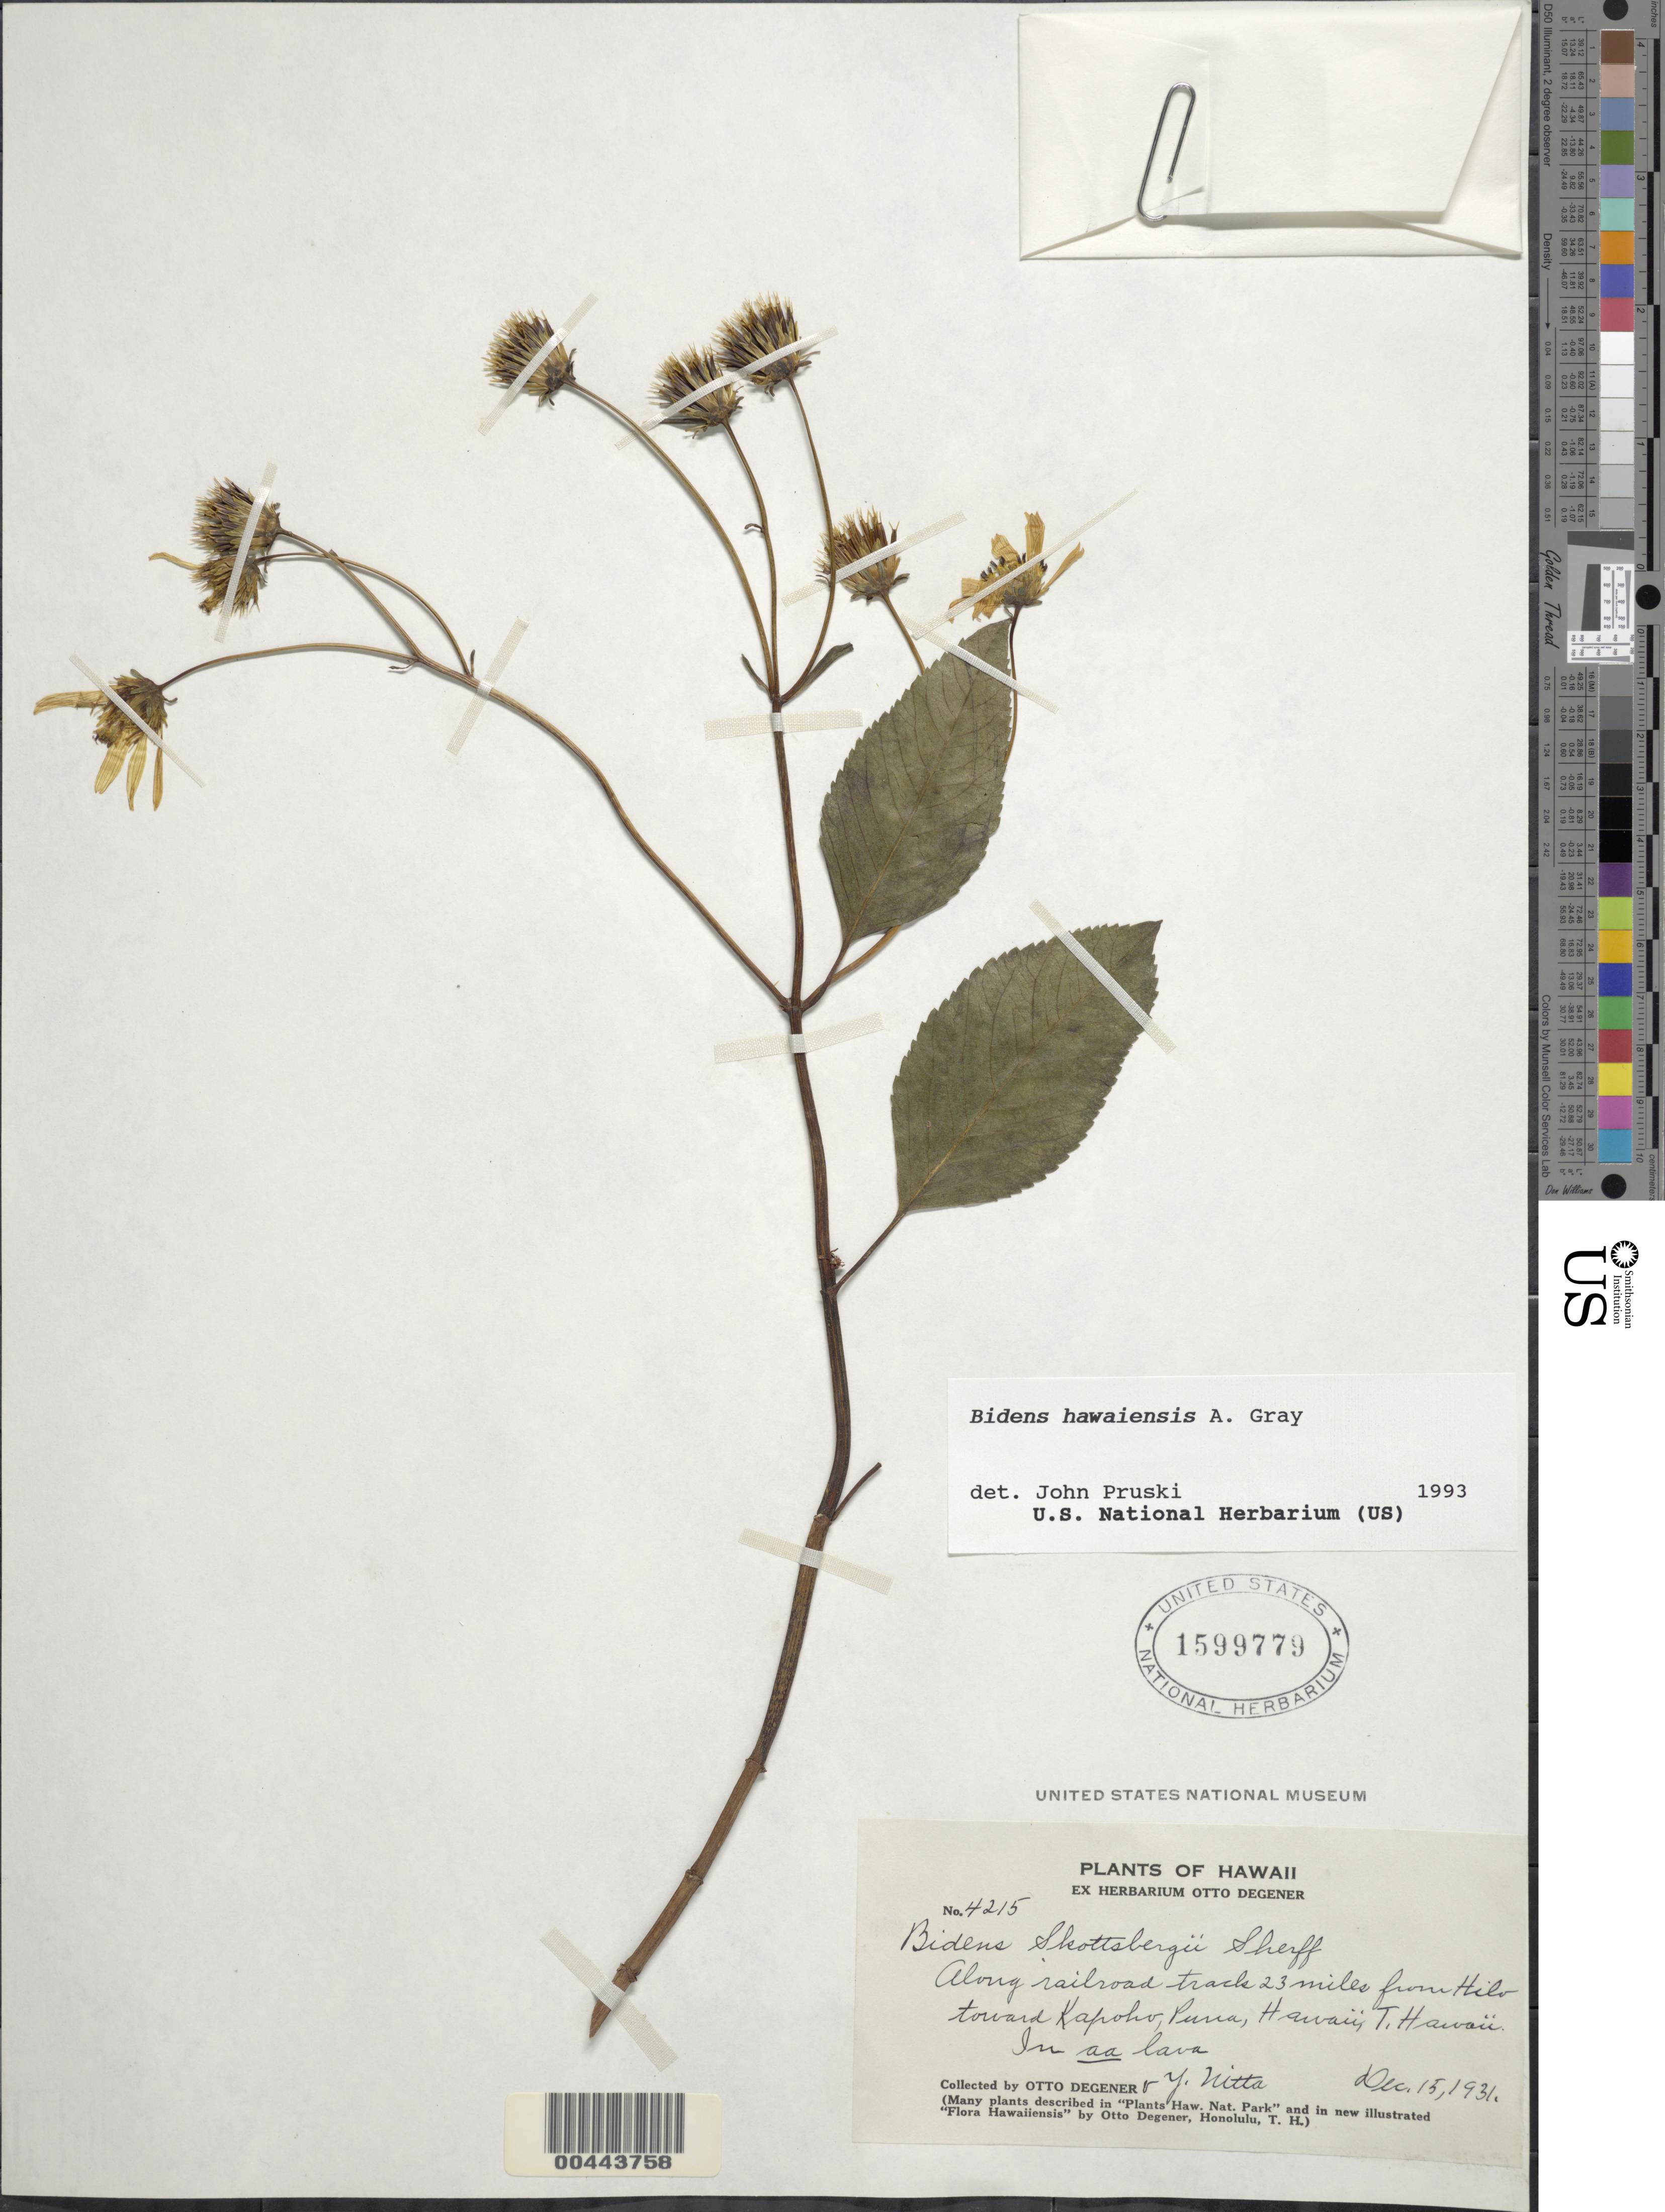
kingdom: Plantae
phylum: Tracheophyta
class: Magnoliopsida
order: Asterales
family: Asteraceae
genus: Bidens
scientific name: Bidens hawaiensis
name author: A. Gray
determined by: Pruski, J. F.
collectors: O. Degener & Y. Nitta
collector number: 4215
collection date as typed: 15 Dec 1931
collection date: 1931-12-15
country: United States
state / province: Hawaii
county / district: Hawaii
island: Hawaii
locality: Along railroad track 23 mi from Hilo toward Kapoho, Puna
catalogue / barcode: US 1599779